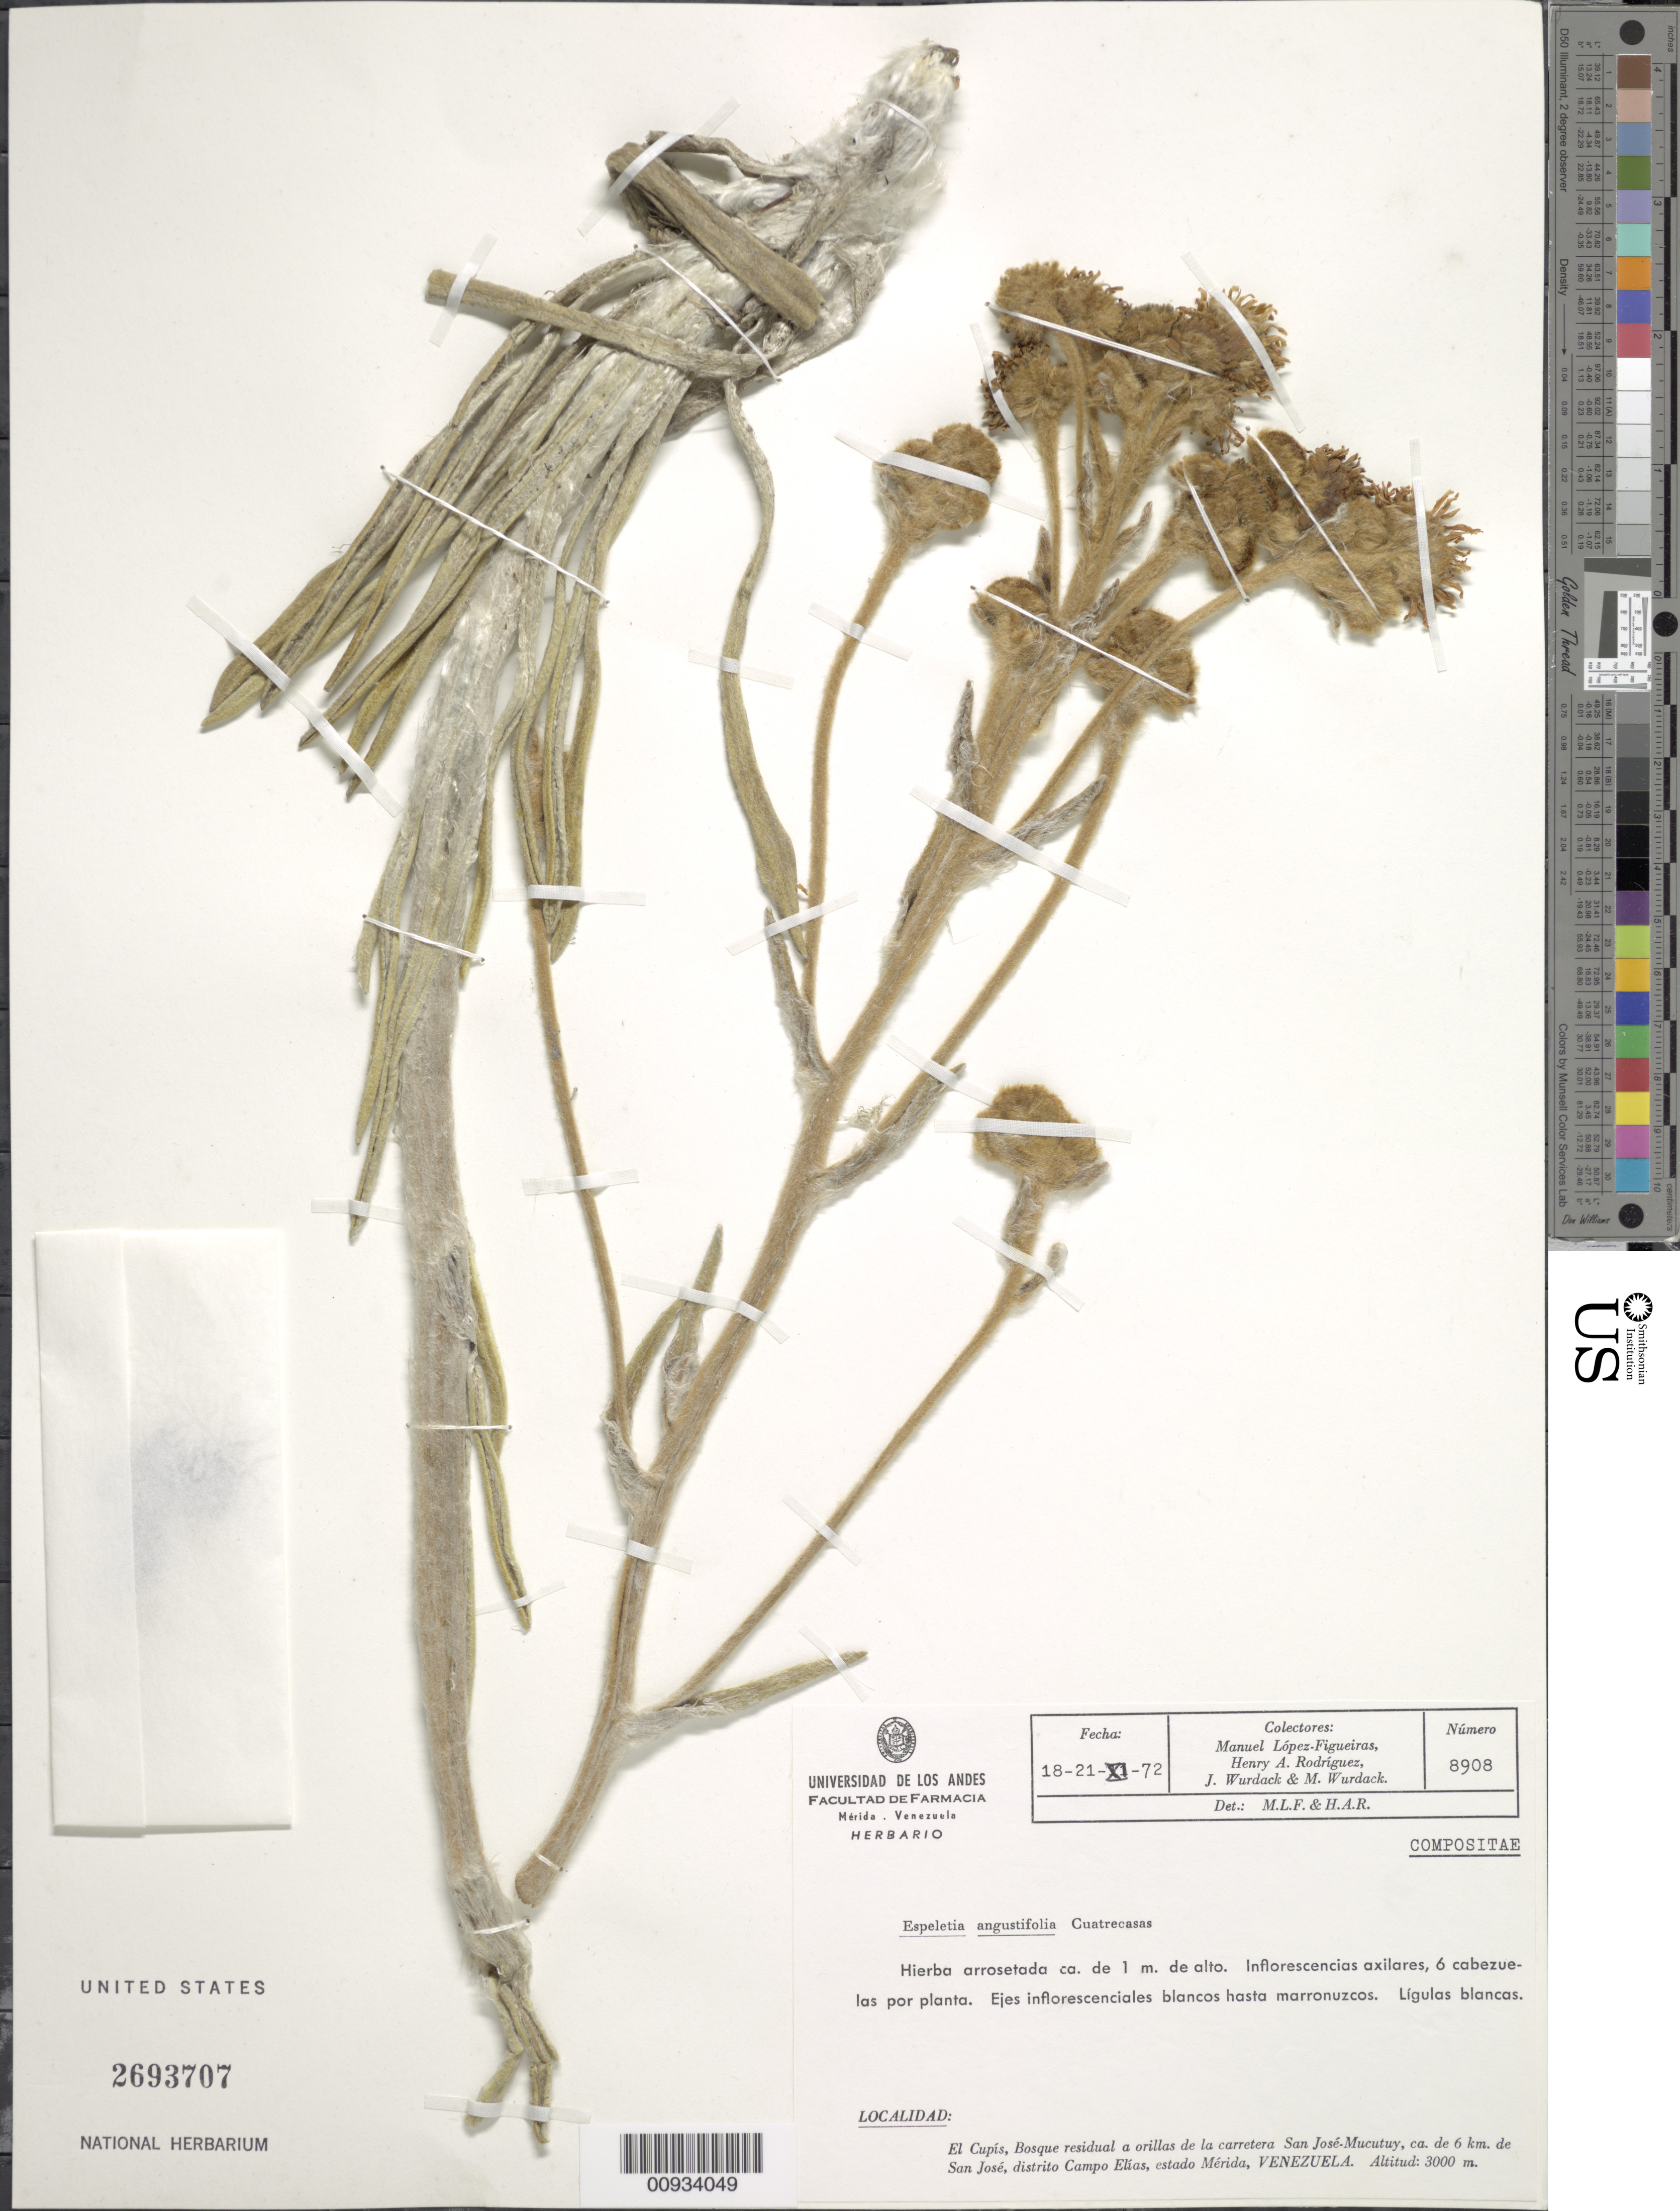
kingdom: Plantae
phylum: Tracheophyta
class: Magnoliopsida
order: Asterales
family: Asteraceae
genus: Espeletiopsis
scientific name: Espeletiopsis angustifolia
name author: (Cuatrec.) Cuatrec.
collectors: M. López Figueiras, H. A. Rodriguez, J. J. Wurdack & M. L. Wurdack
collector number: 8908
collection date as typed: Transcribed d/m/y: 18/11/72 to 21/11/72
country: Venezuela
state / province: Mérida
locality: El Cupis, bosque residual a orillas de la carretera San Jose-Mucutuy, ca de 6 km de San Jose, Distrito Campo Elias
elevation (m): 3000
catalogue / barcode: US 2693707